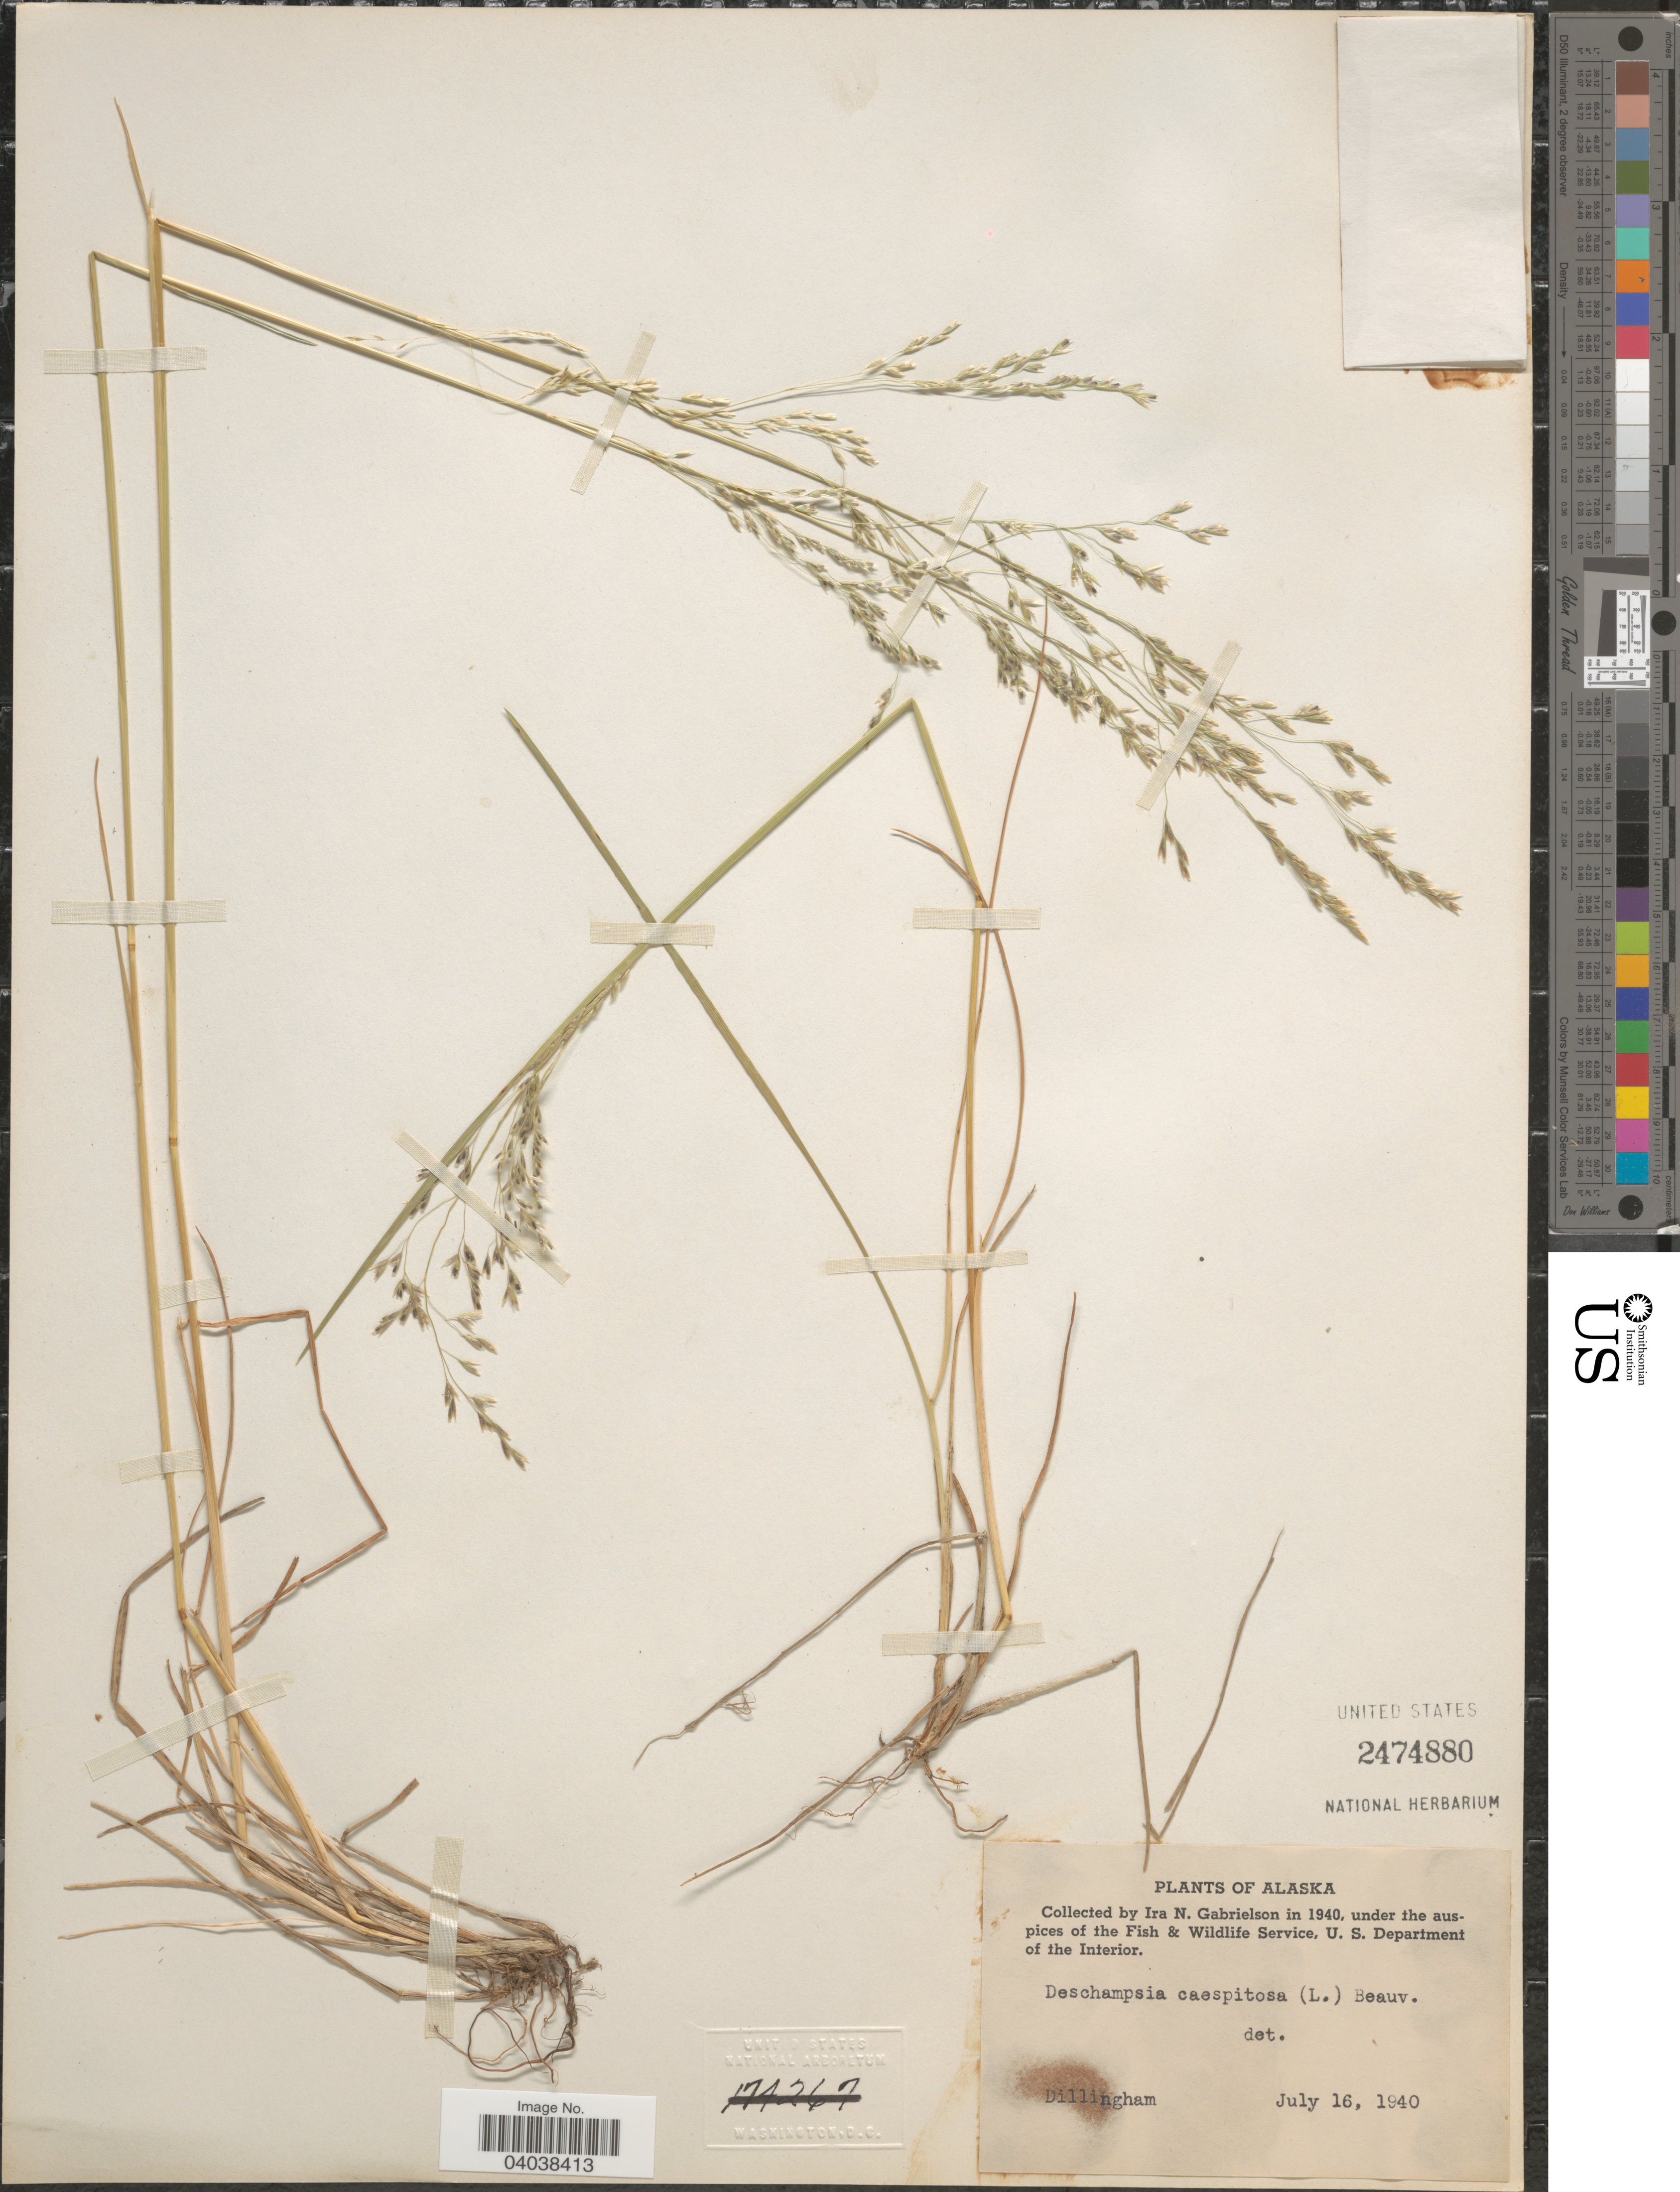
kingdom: Plantae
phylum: Tracheophyta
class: Liliopsida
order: Poales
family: Poaceae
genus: Deschampsia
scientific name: Deschampsia cespitosa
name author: (L.) P. Beauv.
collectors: I. Gabrielson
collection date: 1940-07-16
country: United States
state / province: Alaska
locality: Dillingham.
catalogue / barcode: US 2474880